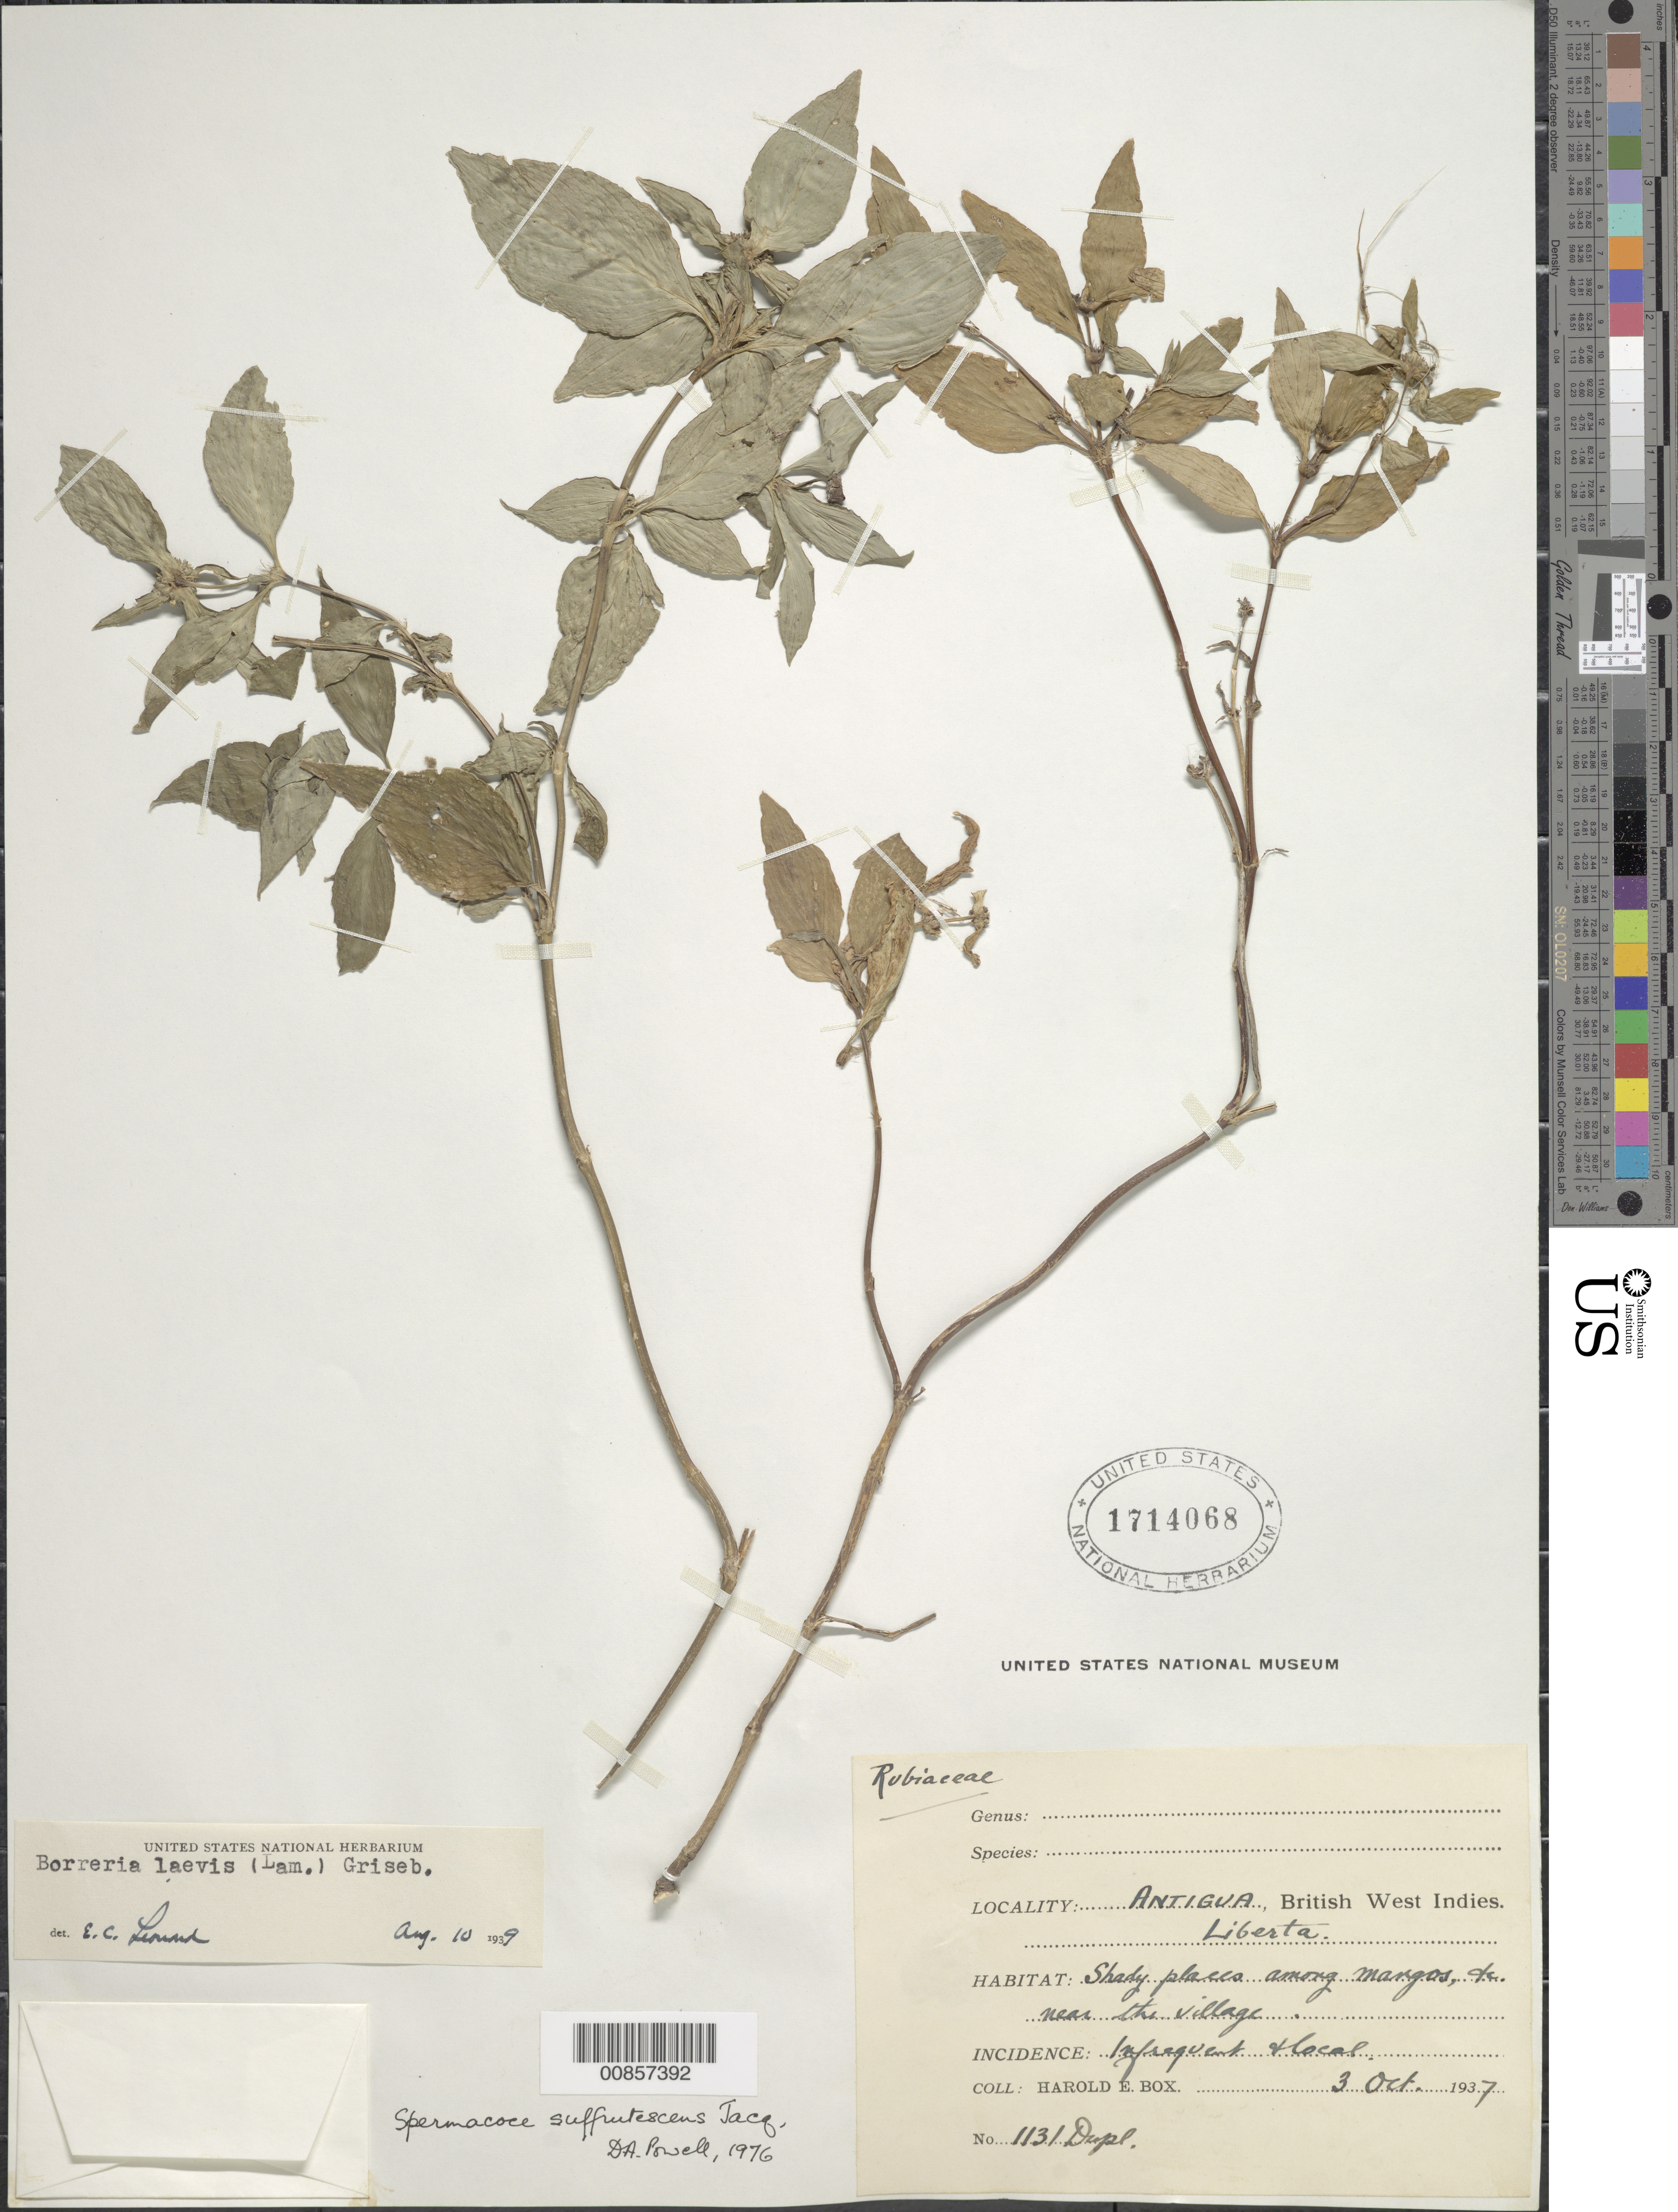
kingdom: Plantae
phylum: Tracheophyta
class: Magnoliopsida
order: Gentianales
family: Rubiaceae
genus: Spermacoce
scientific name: Spermacoce remota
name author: Lam.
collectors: H. E. Box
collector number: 1131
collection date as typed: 03 Oct 1937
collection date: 1937-10-03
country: Antigua and Barbuda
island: Leeward Is.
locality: Liberta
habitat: Shady places among mangos and near village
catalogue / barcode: US 1714068